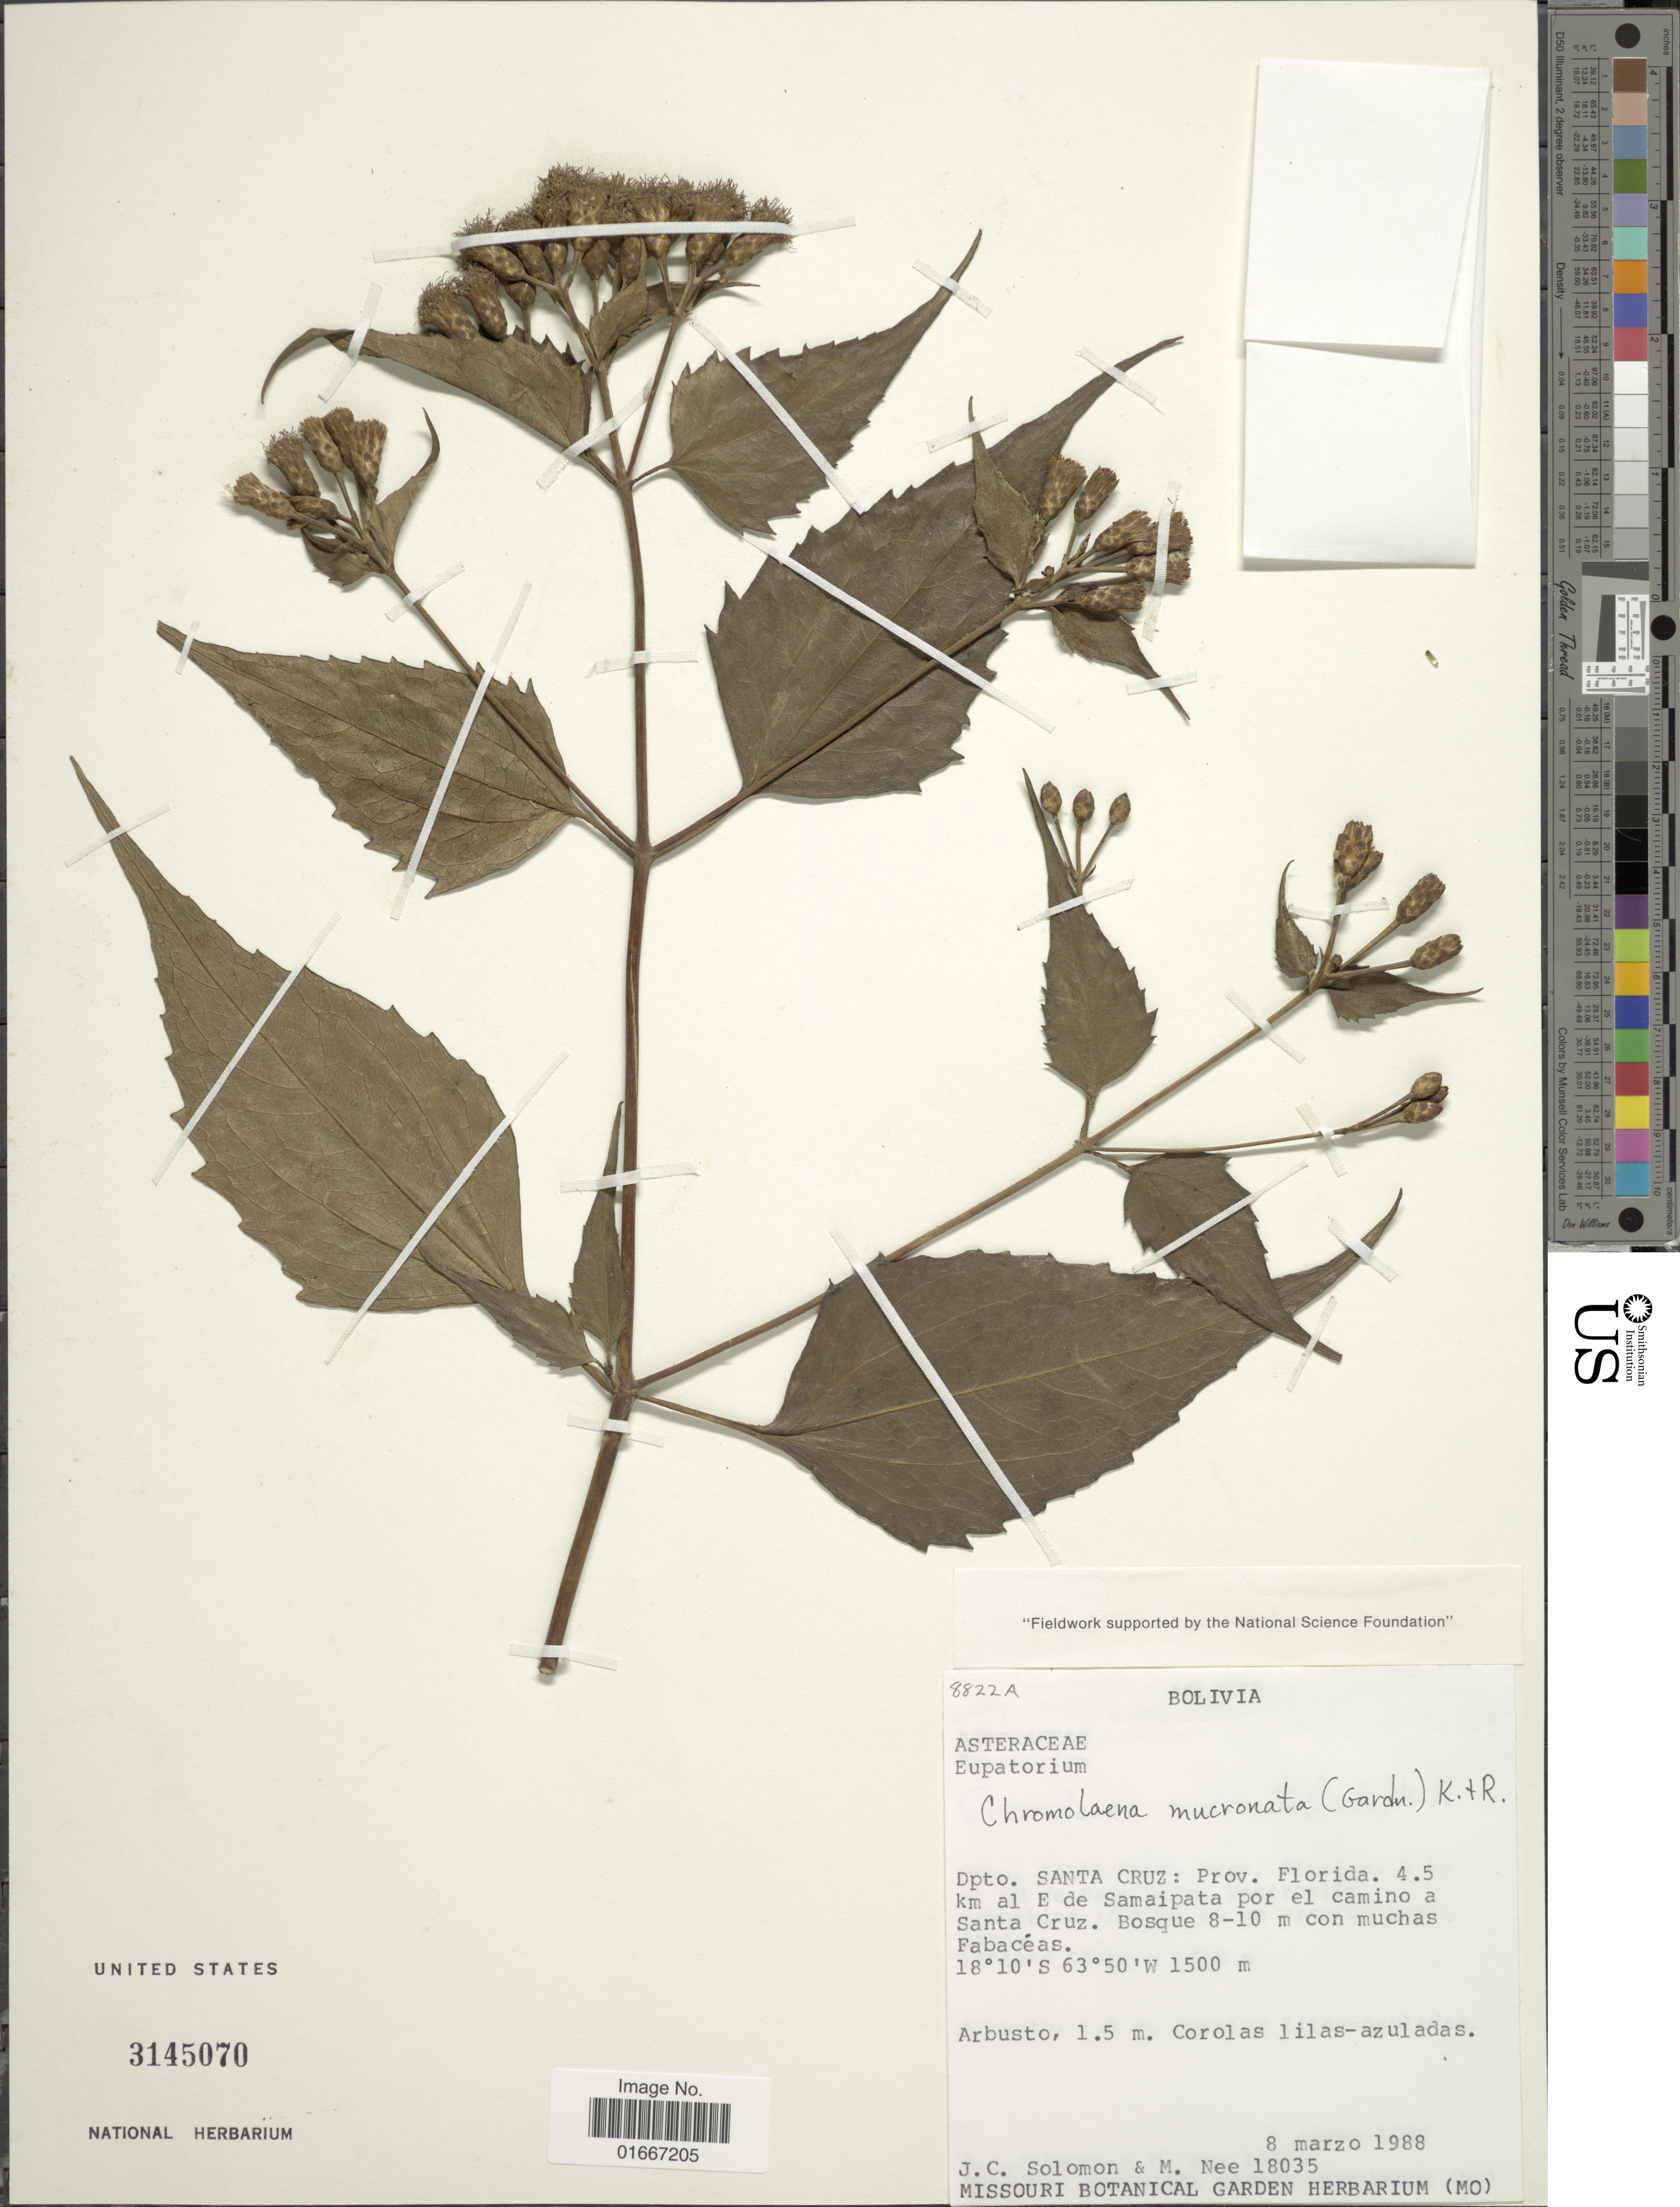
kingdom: Plantae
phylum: Tracheophyta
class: Magnoliopsida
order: Asterales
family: Asteraceae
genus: Chromolaena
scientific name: Chromolaena austera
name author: (B.L. Rob.) R.M. King & H. Rob.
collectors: J. C. Solomon & M. Nee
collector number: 18035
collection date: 1988-03-08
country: Bolivia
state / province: Santa Cruz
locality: Prov. Florida, 4.5 km al E de Samaipata por el camino a Santa Cruz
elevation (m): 1500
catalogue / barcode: US 3145070